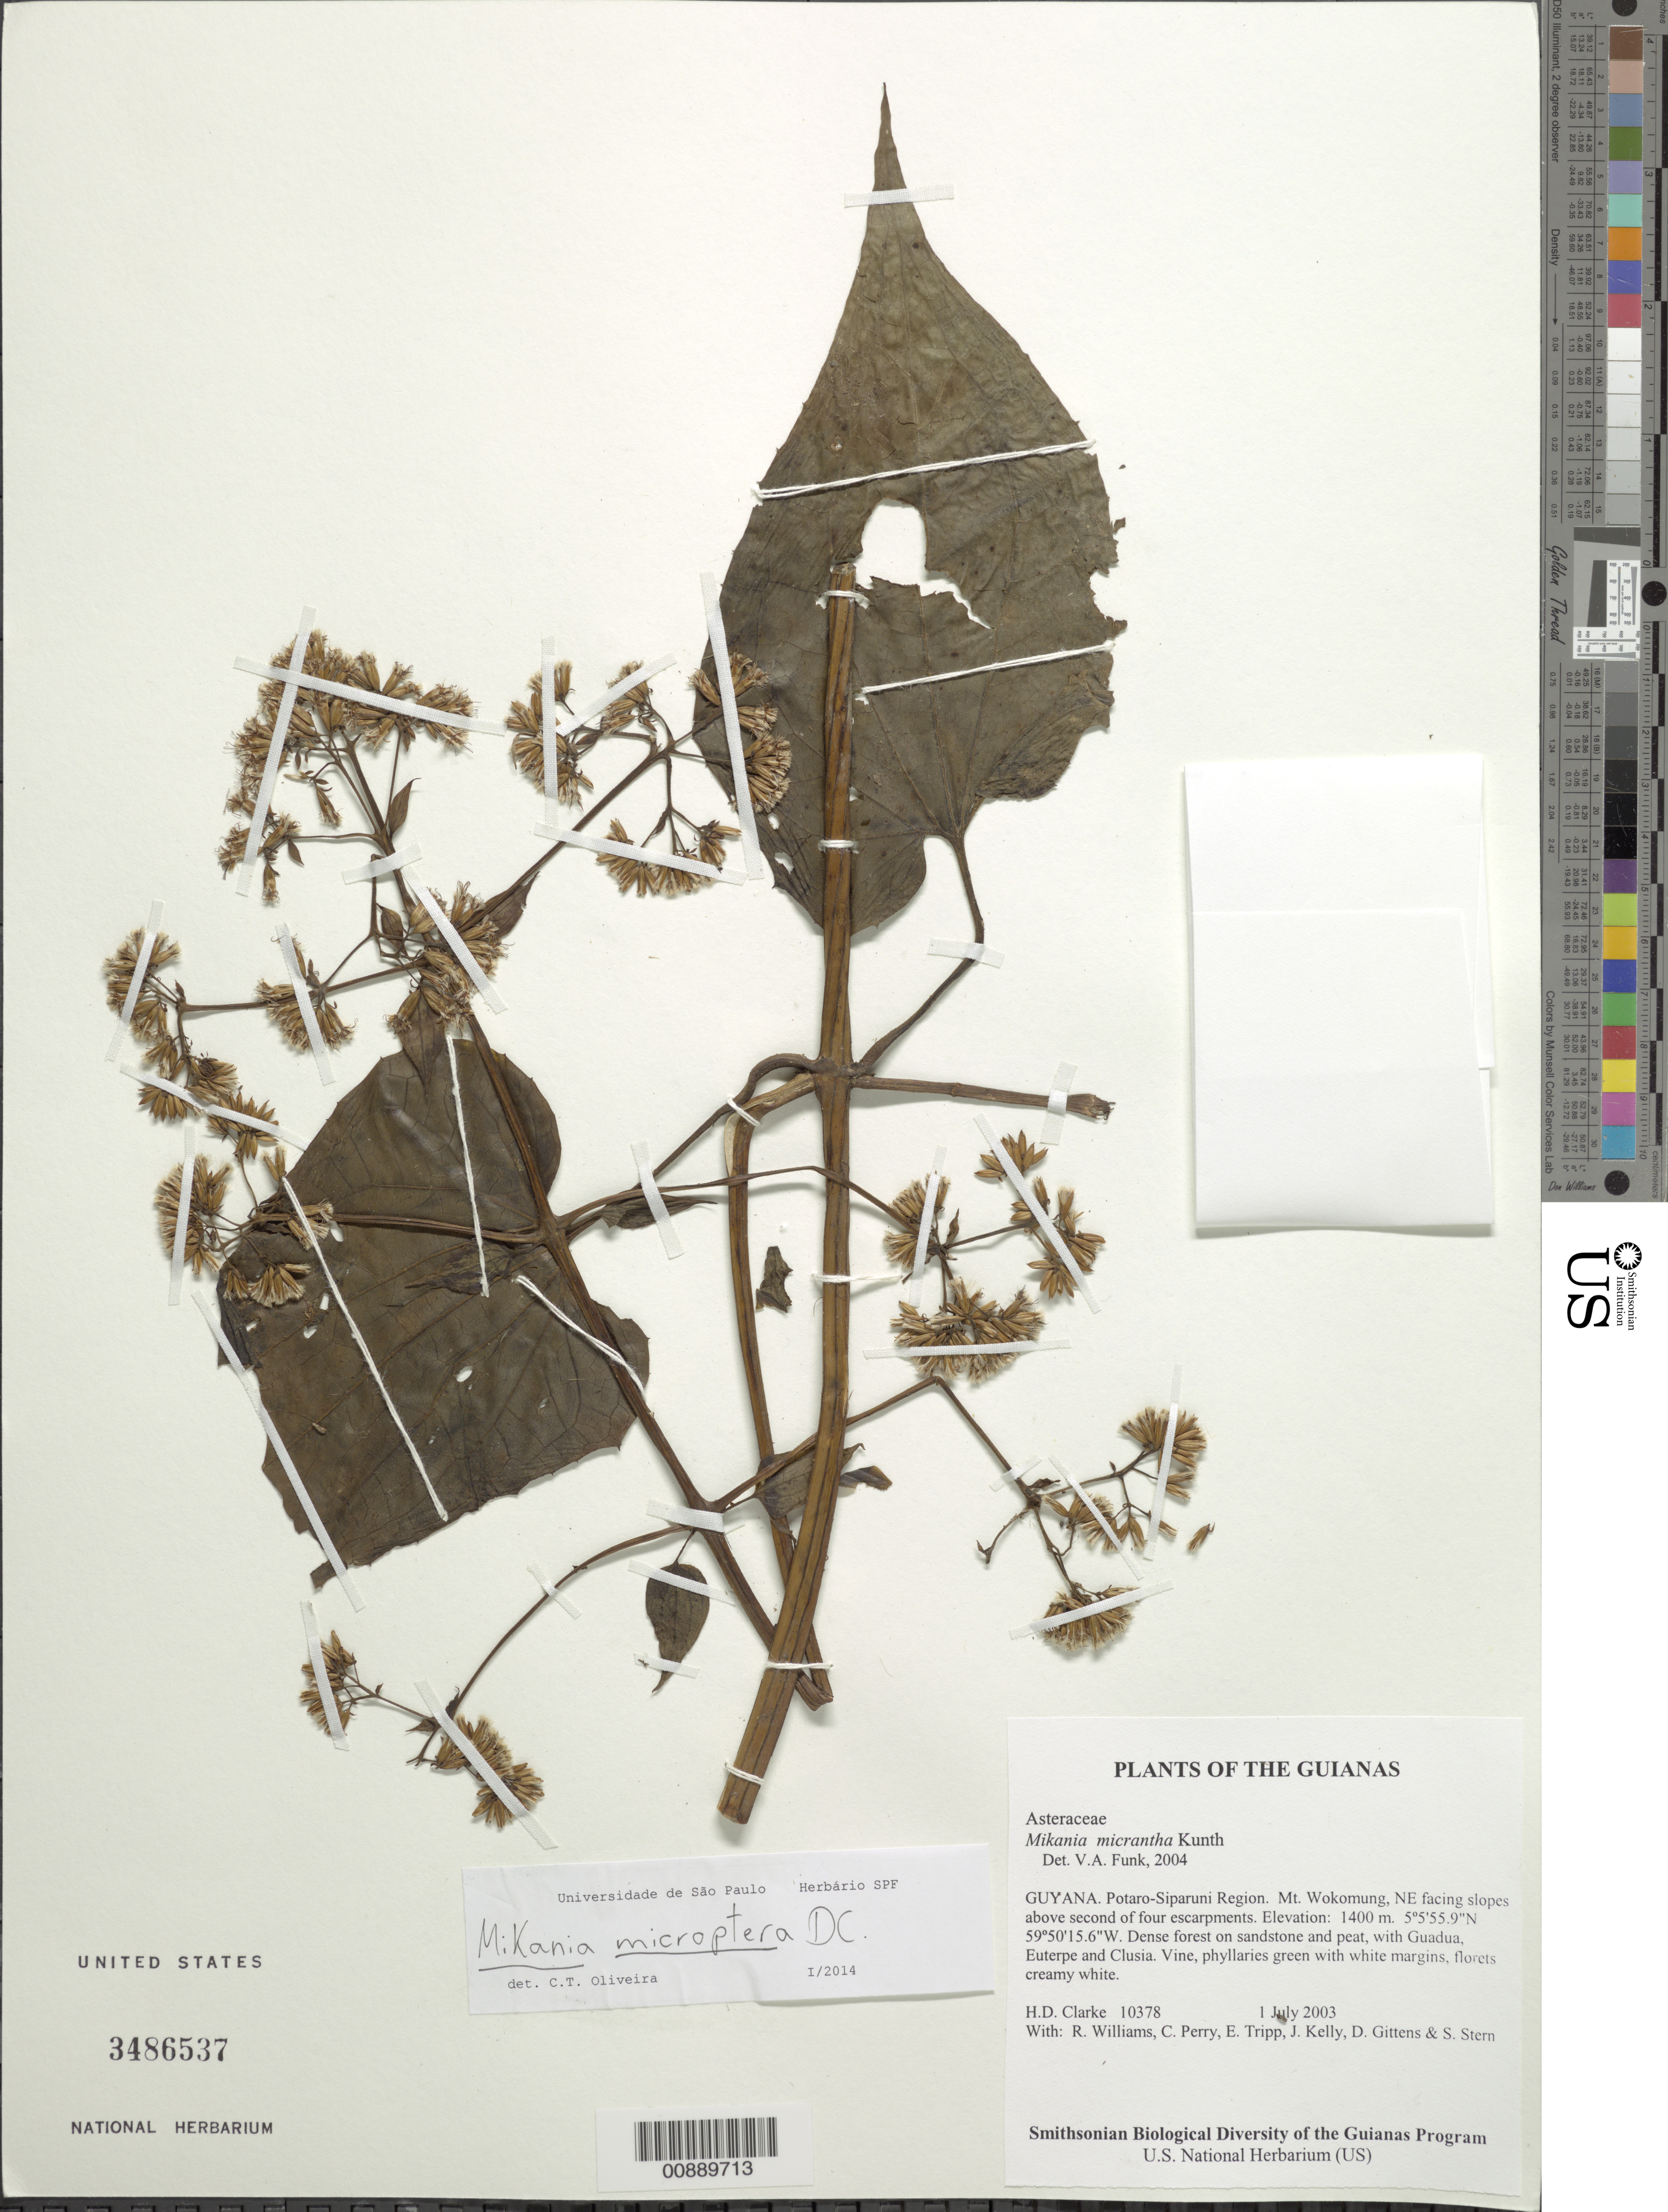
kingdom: Plantae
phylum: Tracheophyta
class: Magnoliopsida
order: Asterales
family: Asteraceae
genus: Mikania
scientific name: Mikania microptera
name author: DC.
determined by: Oliveira, C. T.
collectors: H. D. Clarke, R. Williams, C. Perry, E. Tripp, J. Kelly, D. Gittens & S. R. Stern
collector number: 10378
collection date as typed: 1 July 2003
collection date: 2003-07-01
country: Guyana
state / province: Potaro-Siparuni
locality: Mt. Wokomung, NE facing slopes above second of four escarpments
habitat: Dense forest on sandstone and peat, with Guadua, Euterpe and Clusia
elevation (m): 1400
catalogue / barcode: US 3486537